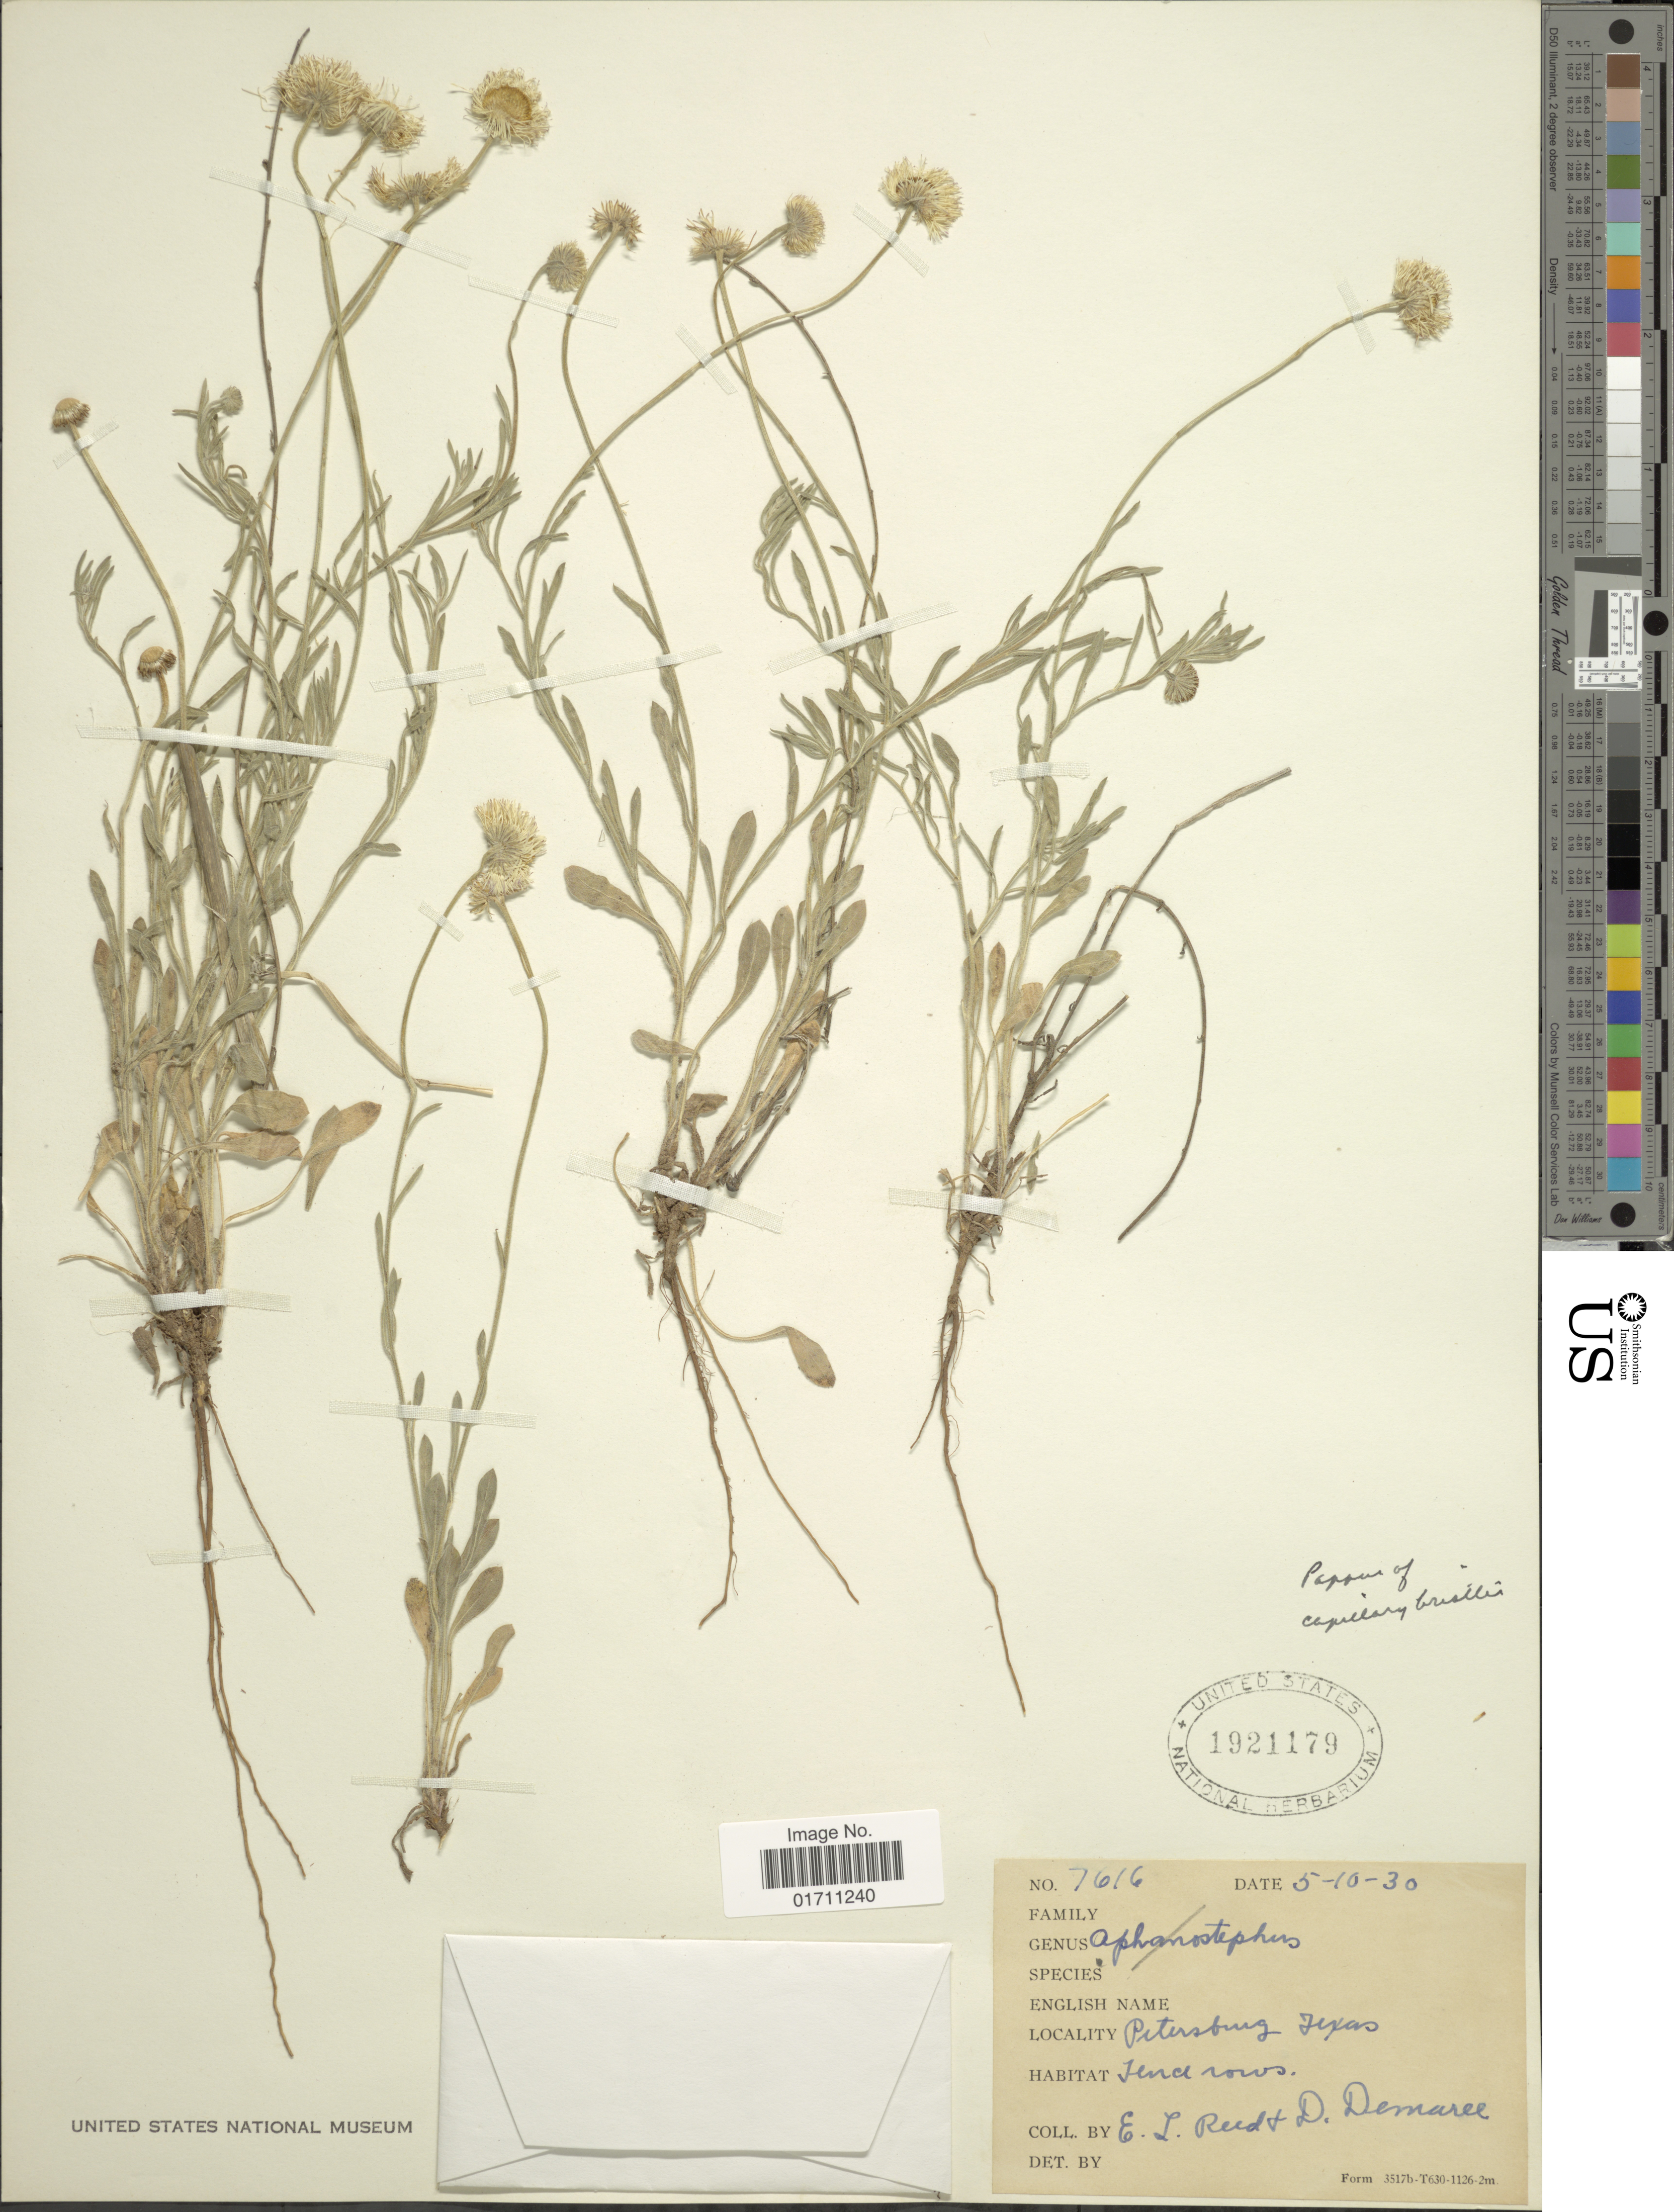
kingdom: Plantae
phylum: Tracheophyta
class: Magnoliopsida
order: Asterales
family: Asteraceae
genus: Erigeron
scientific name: Erigeron colomexicanus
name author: A. Nelson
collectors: E. Reed & D. Demaree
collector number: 7616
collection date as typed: Transcribed d/m/y: 10/5/30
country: United States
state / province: Texas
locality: Petersburg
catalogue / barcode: US 1921179